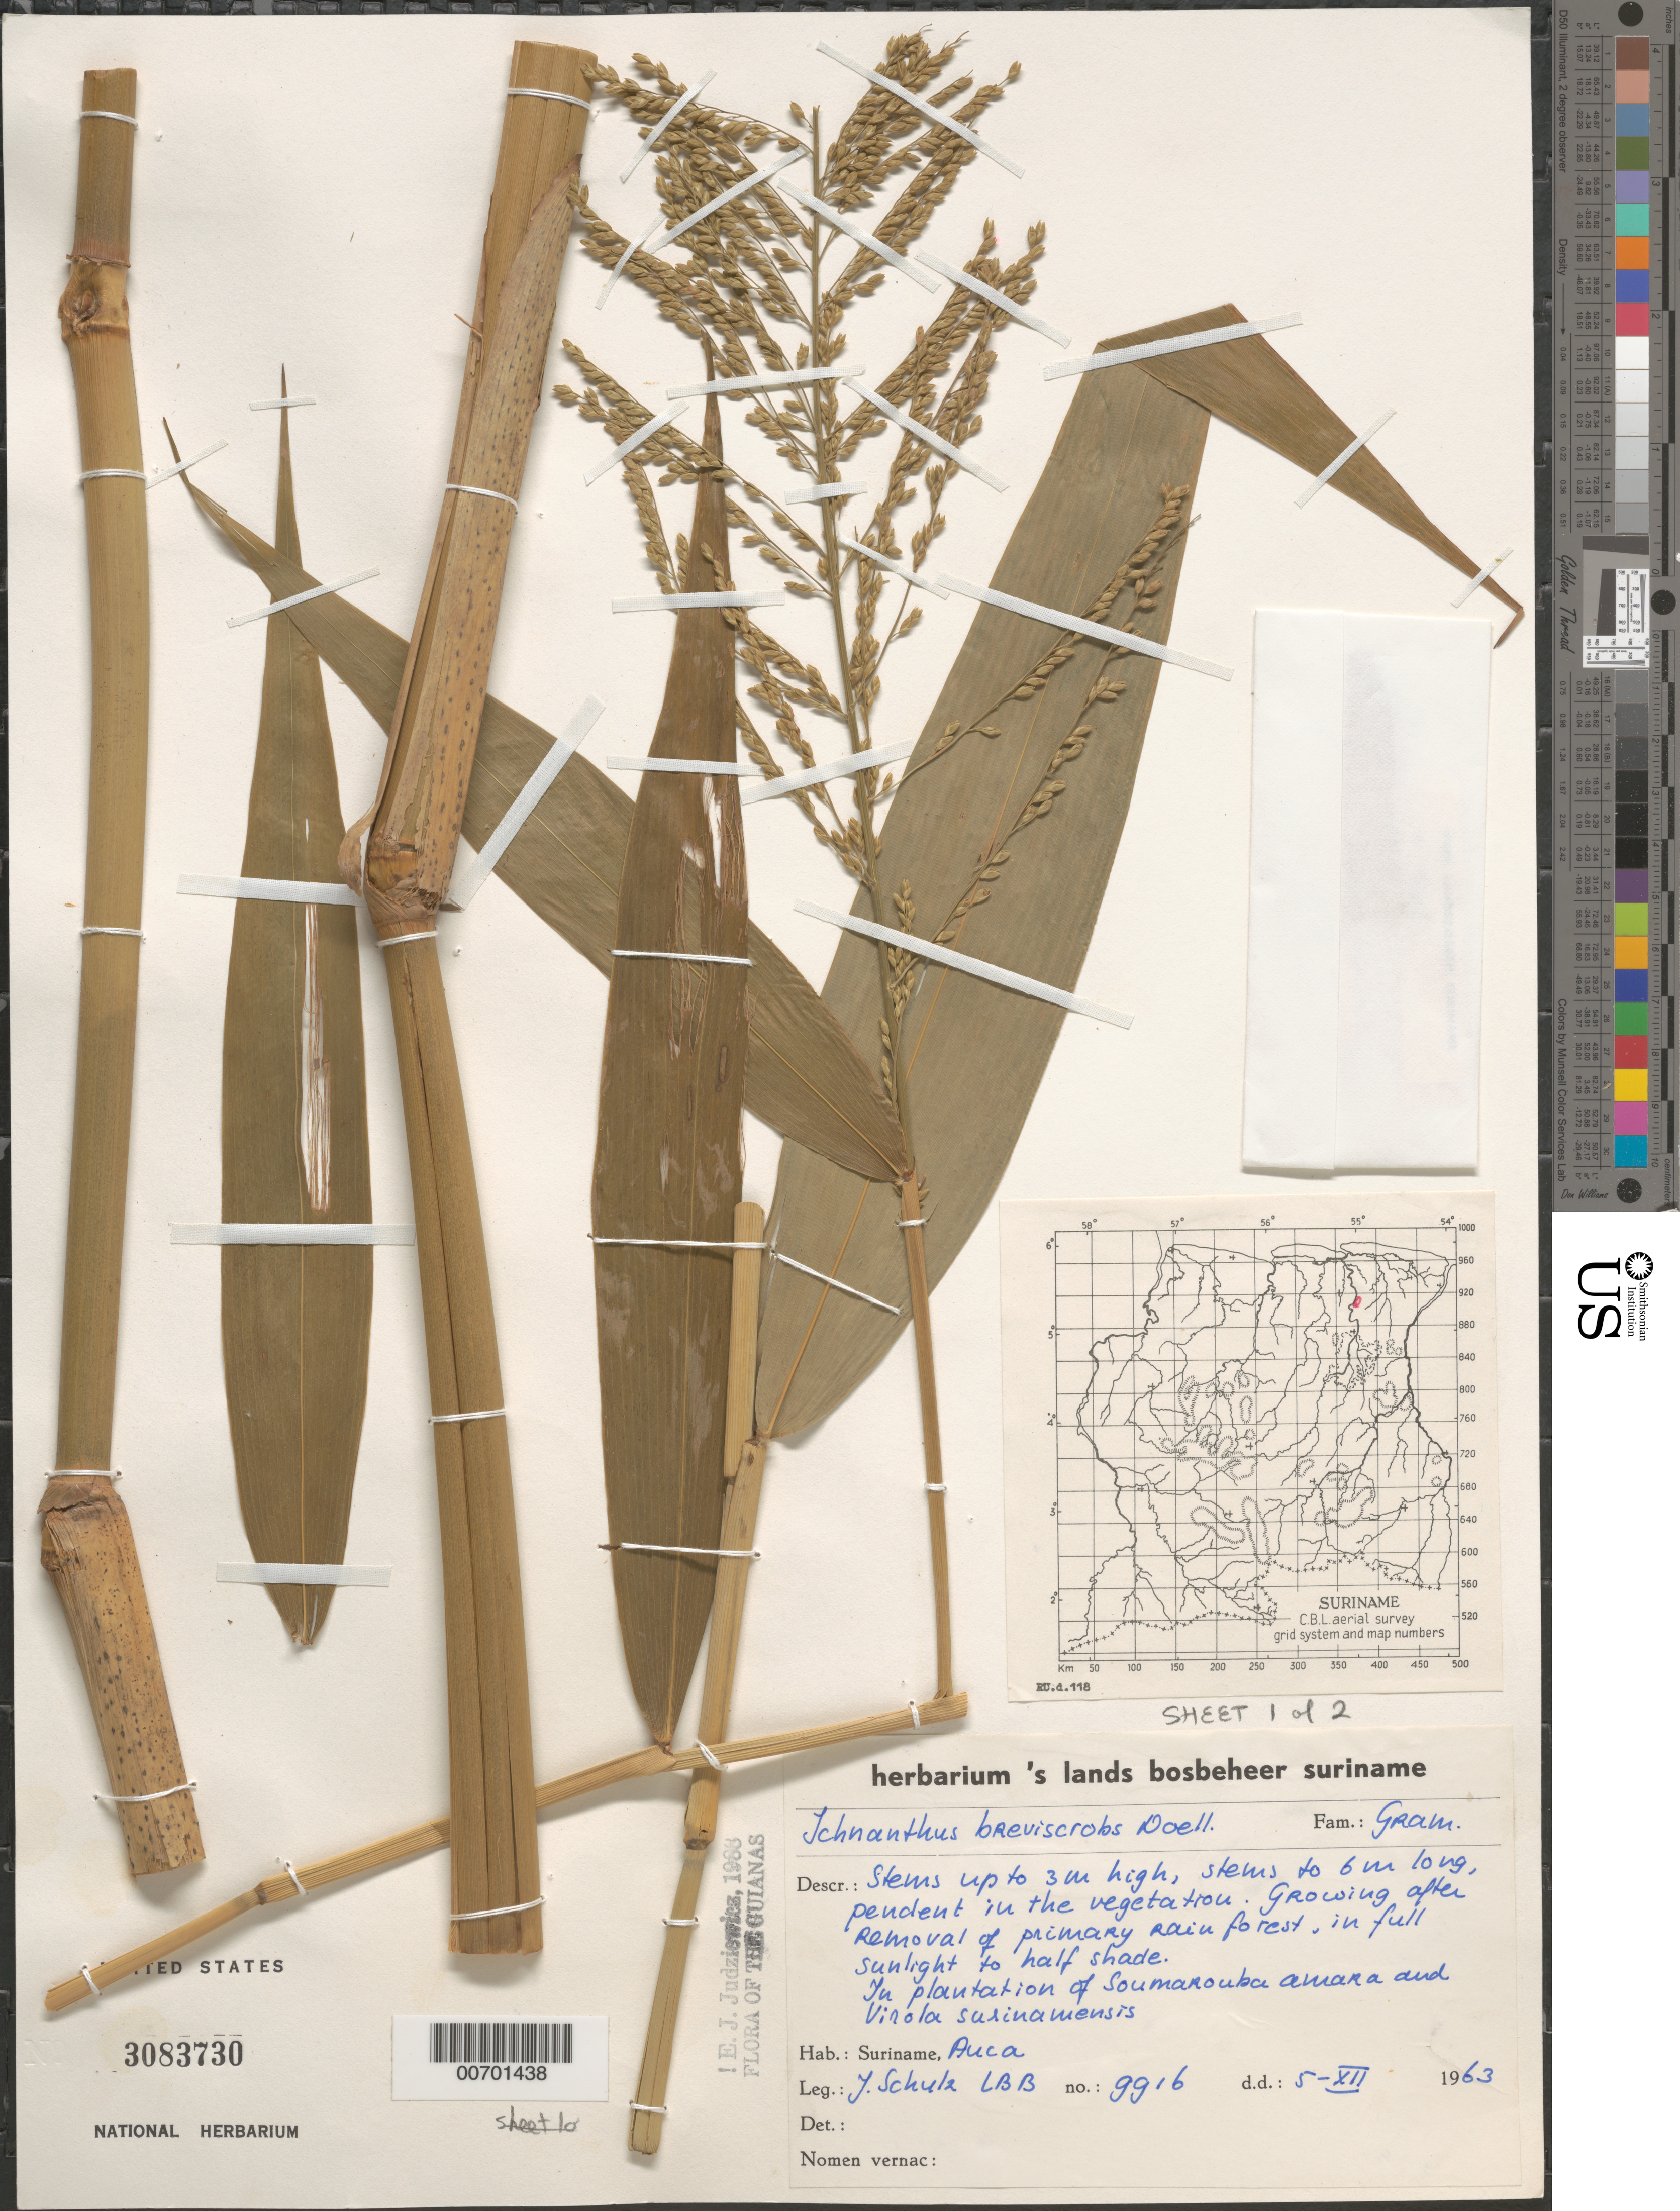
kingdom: Plantae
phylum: Tracheophyta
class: Liliopsida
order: Poales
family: Poaceae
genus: Ichnanthus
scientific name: Ichnanthus breviscrobs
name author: Döll in Mart.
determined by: Judziewicz, E. J.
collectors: J. P. Schulz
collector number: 9916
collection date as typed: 5-Dec-63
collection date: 1963-12-05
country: Suriname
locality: Auca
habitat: Plantation of Simarouba amara and Virola SURINAMEensis. In full sunlight to half shade, in areas where primary rain forest was removed.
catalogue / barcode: US 3083730